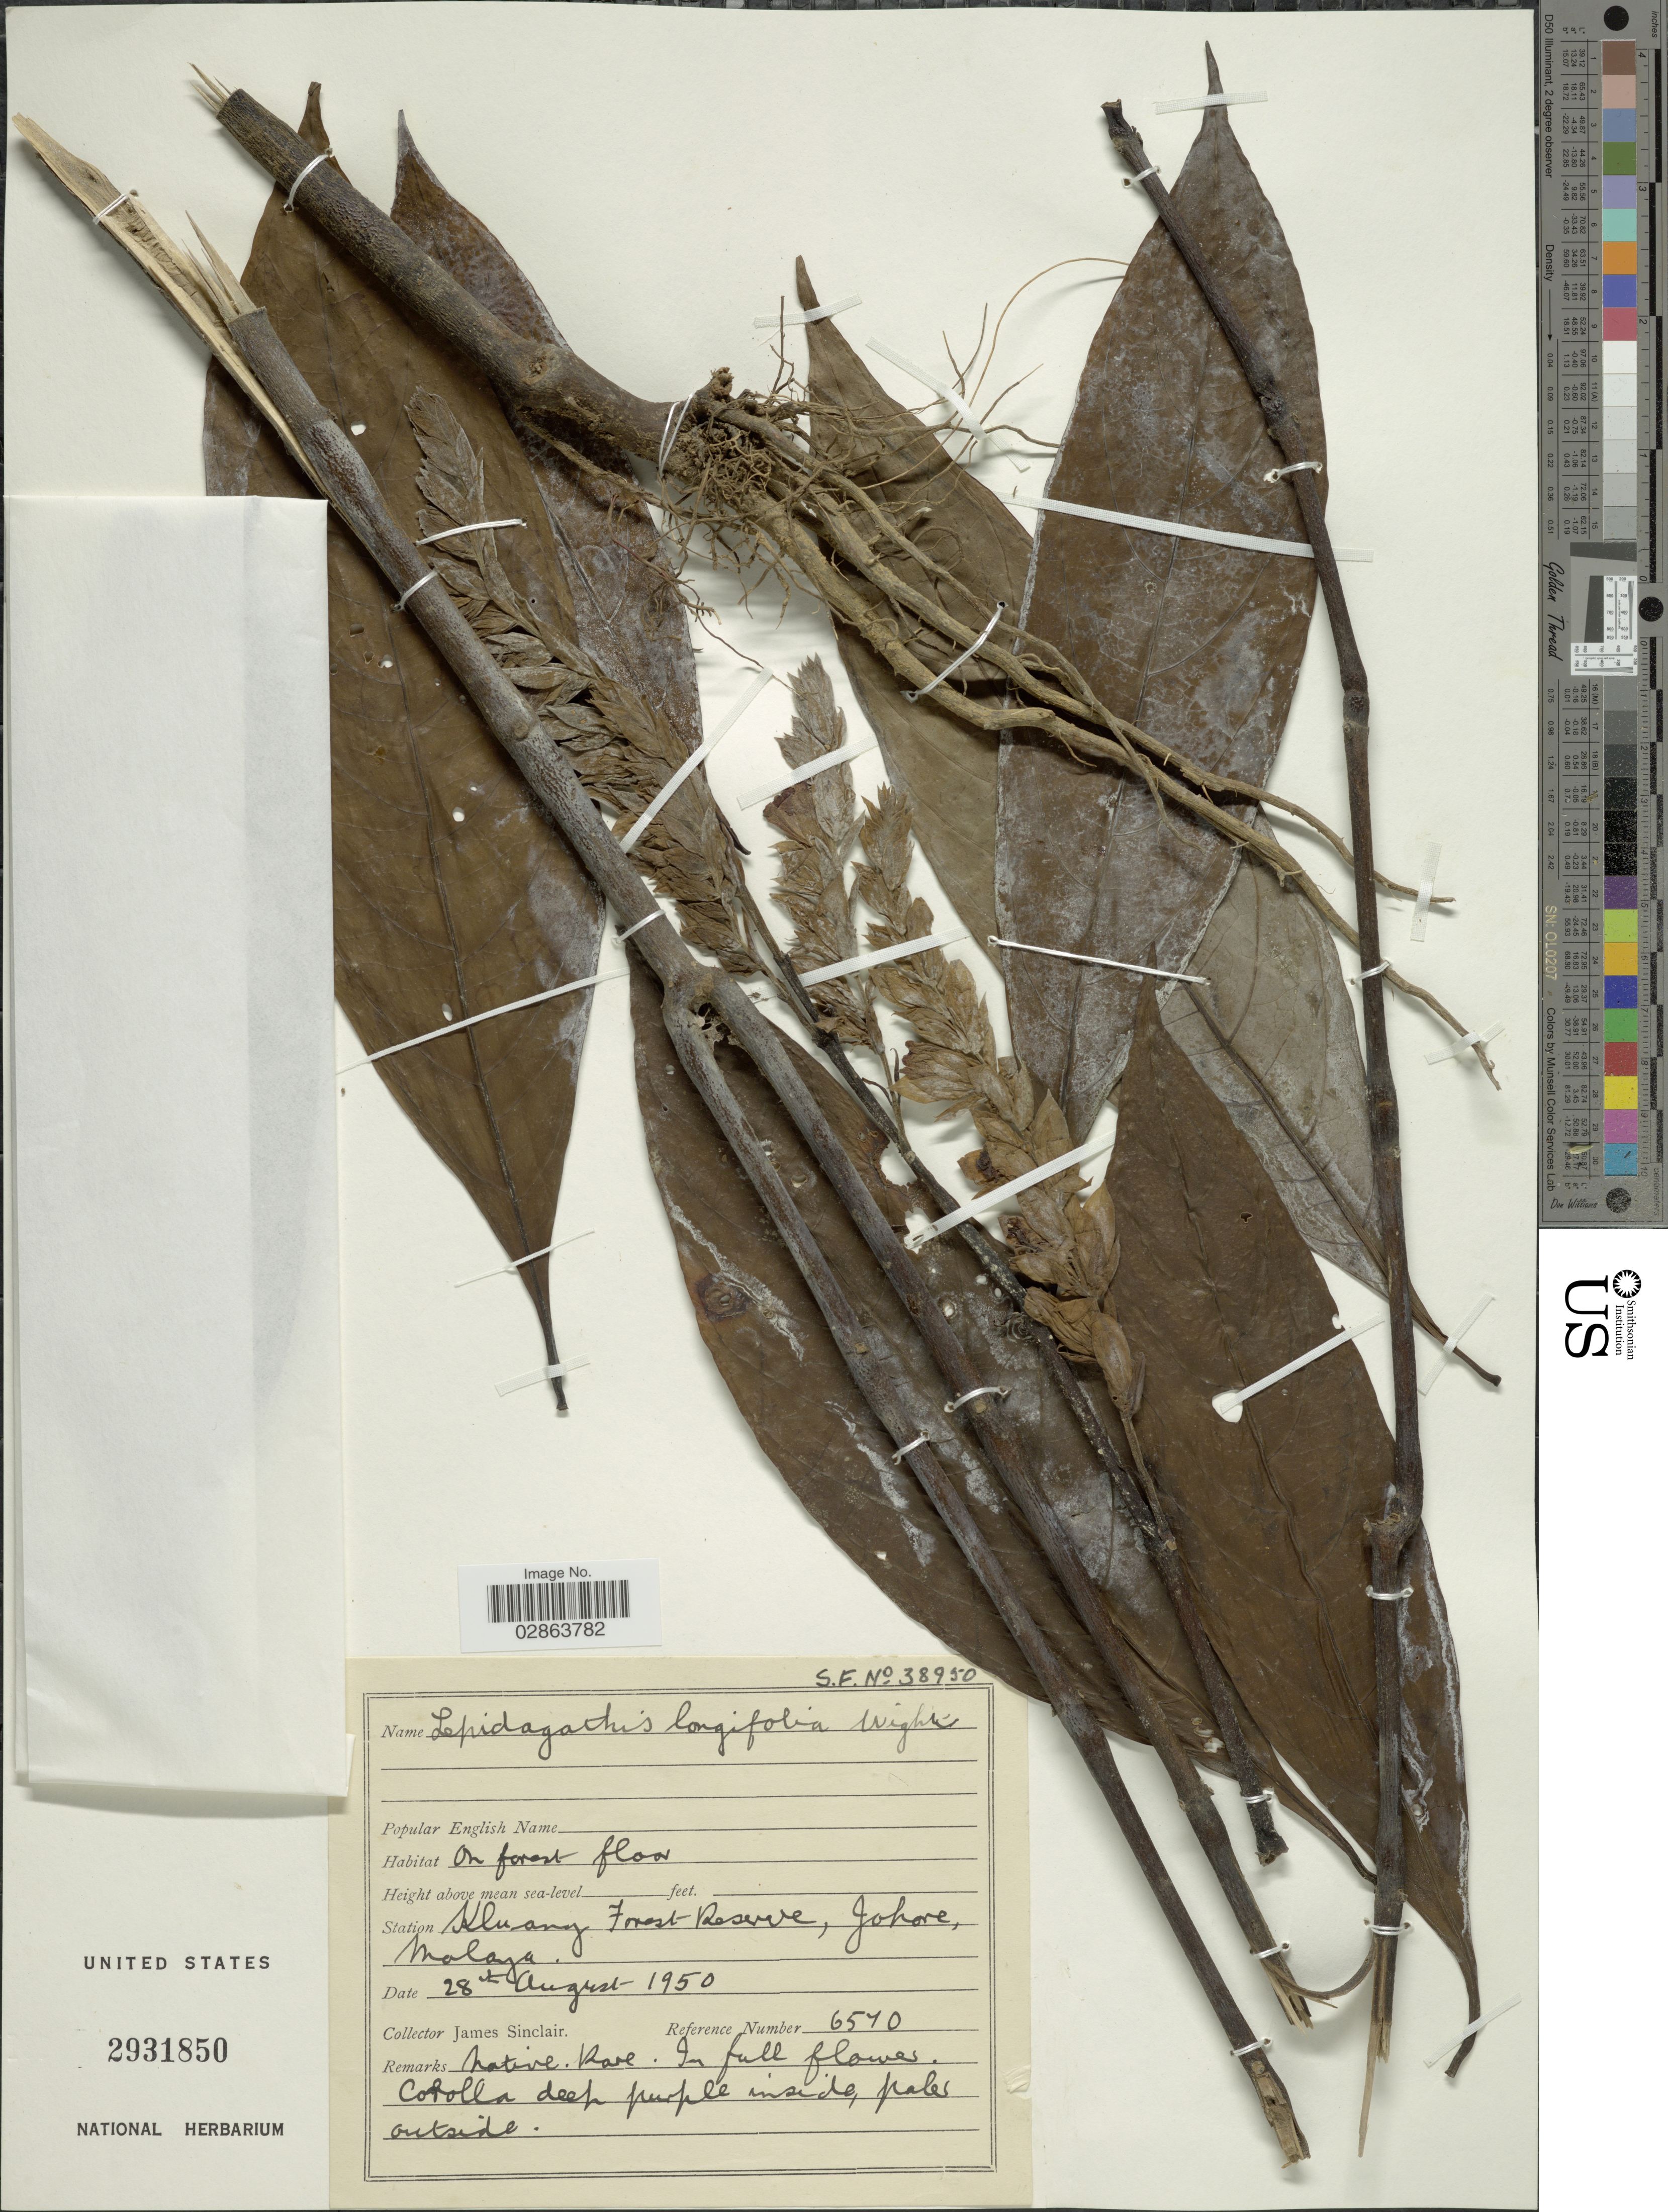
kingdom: Plantae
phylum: Tracheophyta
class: Magnoliopsida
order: Lamiales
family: Acanthaceae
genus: Lepidagathis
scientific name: Lepidagathis longifolia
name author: Wight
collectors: J. Sinclair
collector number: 6570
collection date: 1950-08-28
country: Malaysia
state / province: Johor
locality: Station Kluang Forest Reserve, Johore, Malaya.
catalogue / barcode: US 2931850